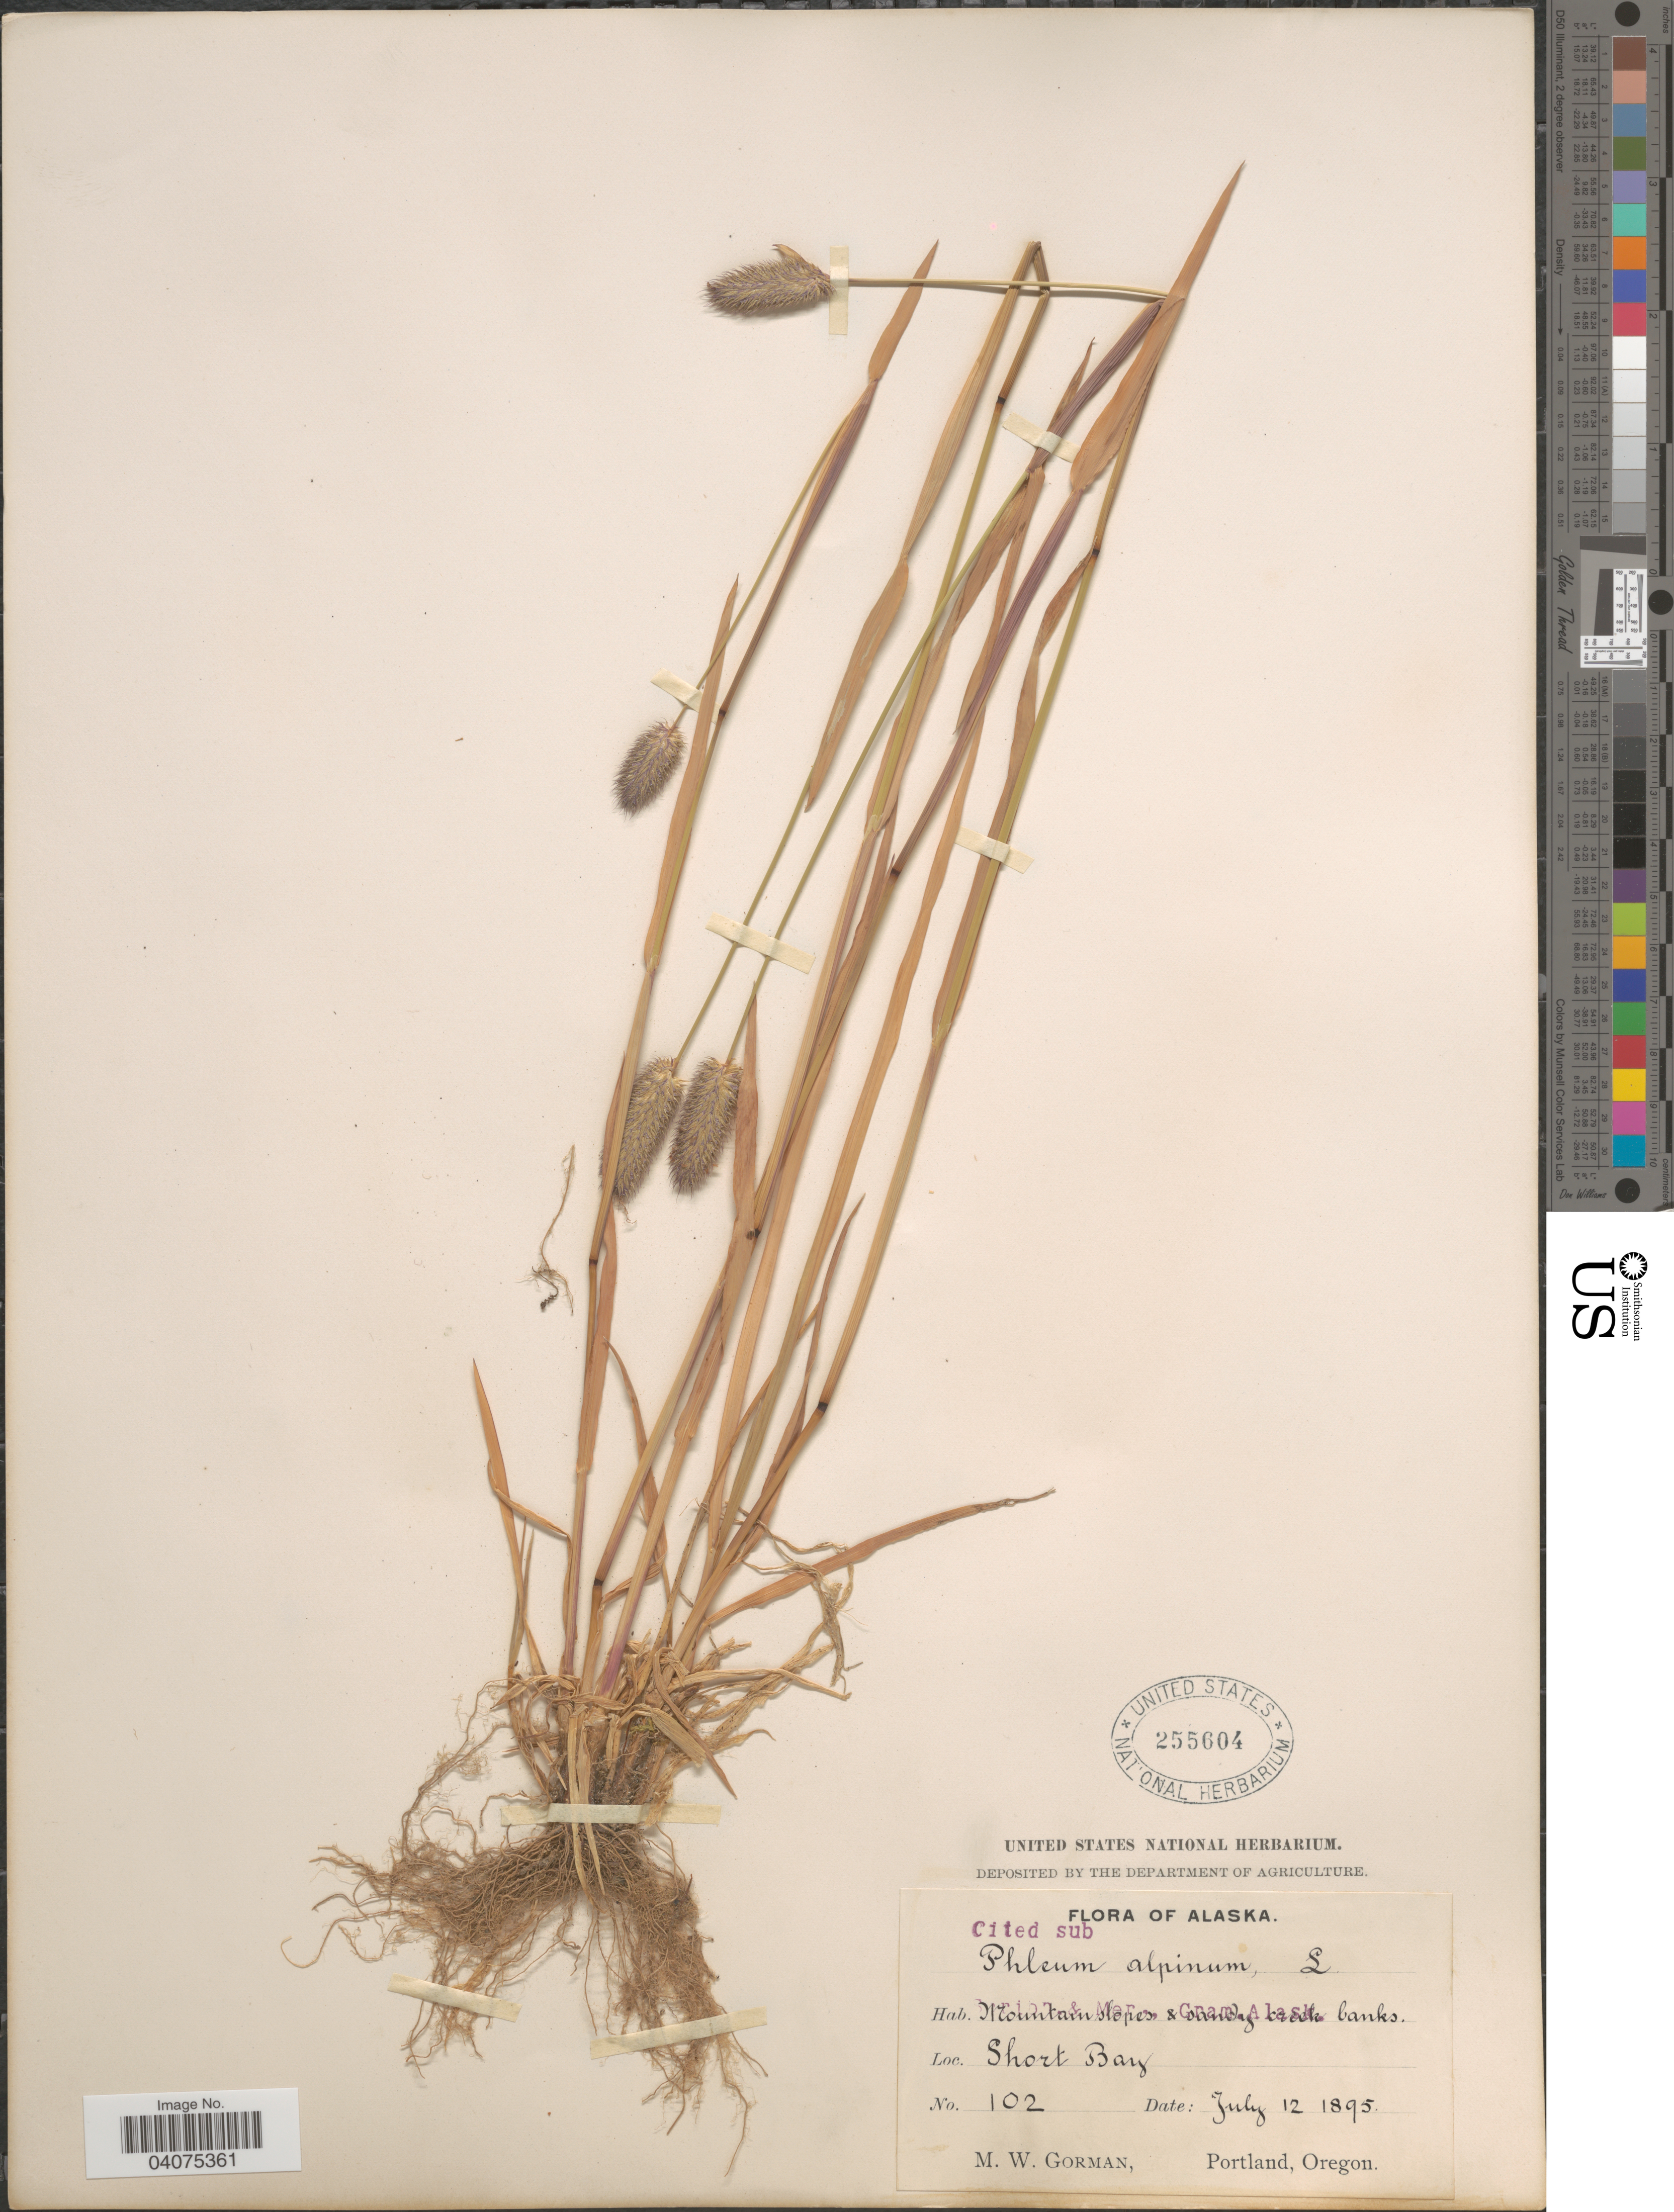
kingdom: Plantae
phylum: Tracheophyta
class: Liliopsida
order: Poales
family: Poaceae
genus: Phleum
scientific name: Phleum alpinum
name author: L.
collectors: M. W. Gorman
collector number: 102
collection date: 1895-07-12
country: United States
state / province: Alaska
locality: Short Bay.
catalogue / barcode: US 255604